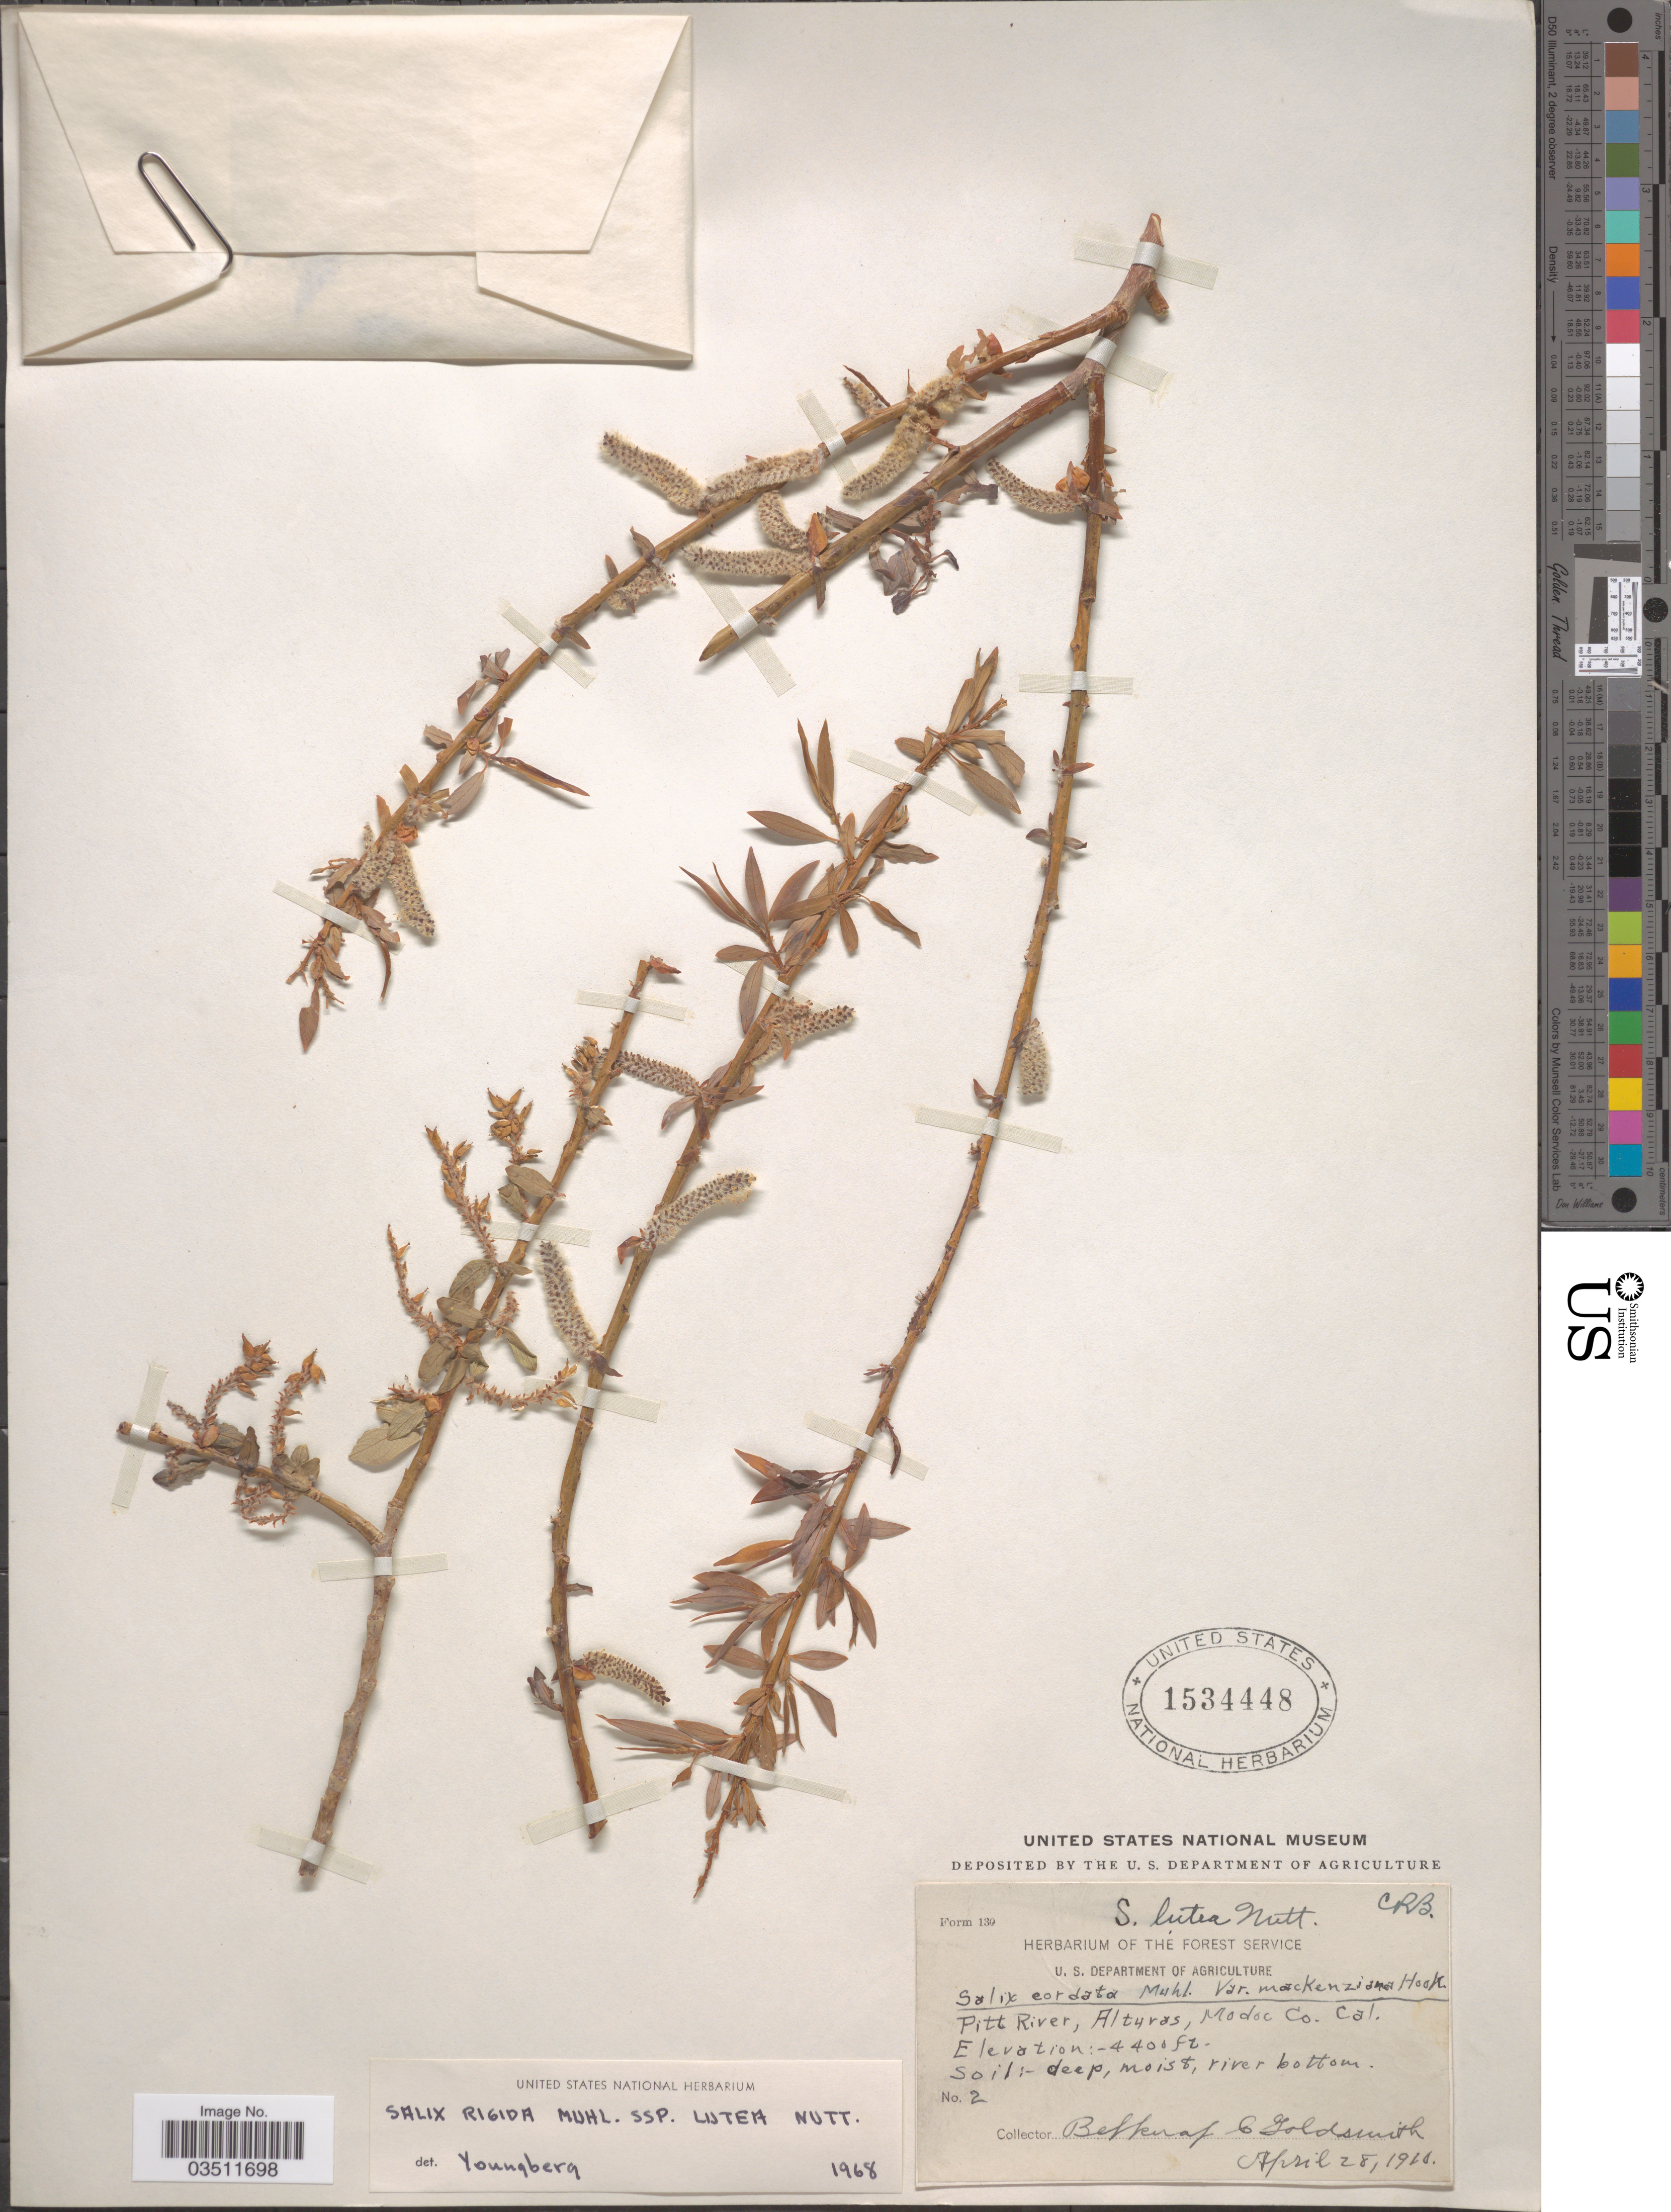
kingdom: Plantae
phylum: Tracheophyta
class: Magnoliopsida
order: Malpighiales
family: Salicaceae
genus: Salix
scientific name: Salix lutea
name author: Nutt.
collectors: B. Goldsmith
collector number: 2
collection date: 1910-04-28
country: United States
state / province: California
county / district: Modoc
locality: Pitt River, Alturas, Modoc Co.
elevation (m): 1341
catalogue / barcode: US 1534448